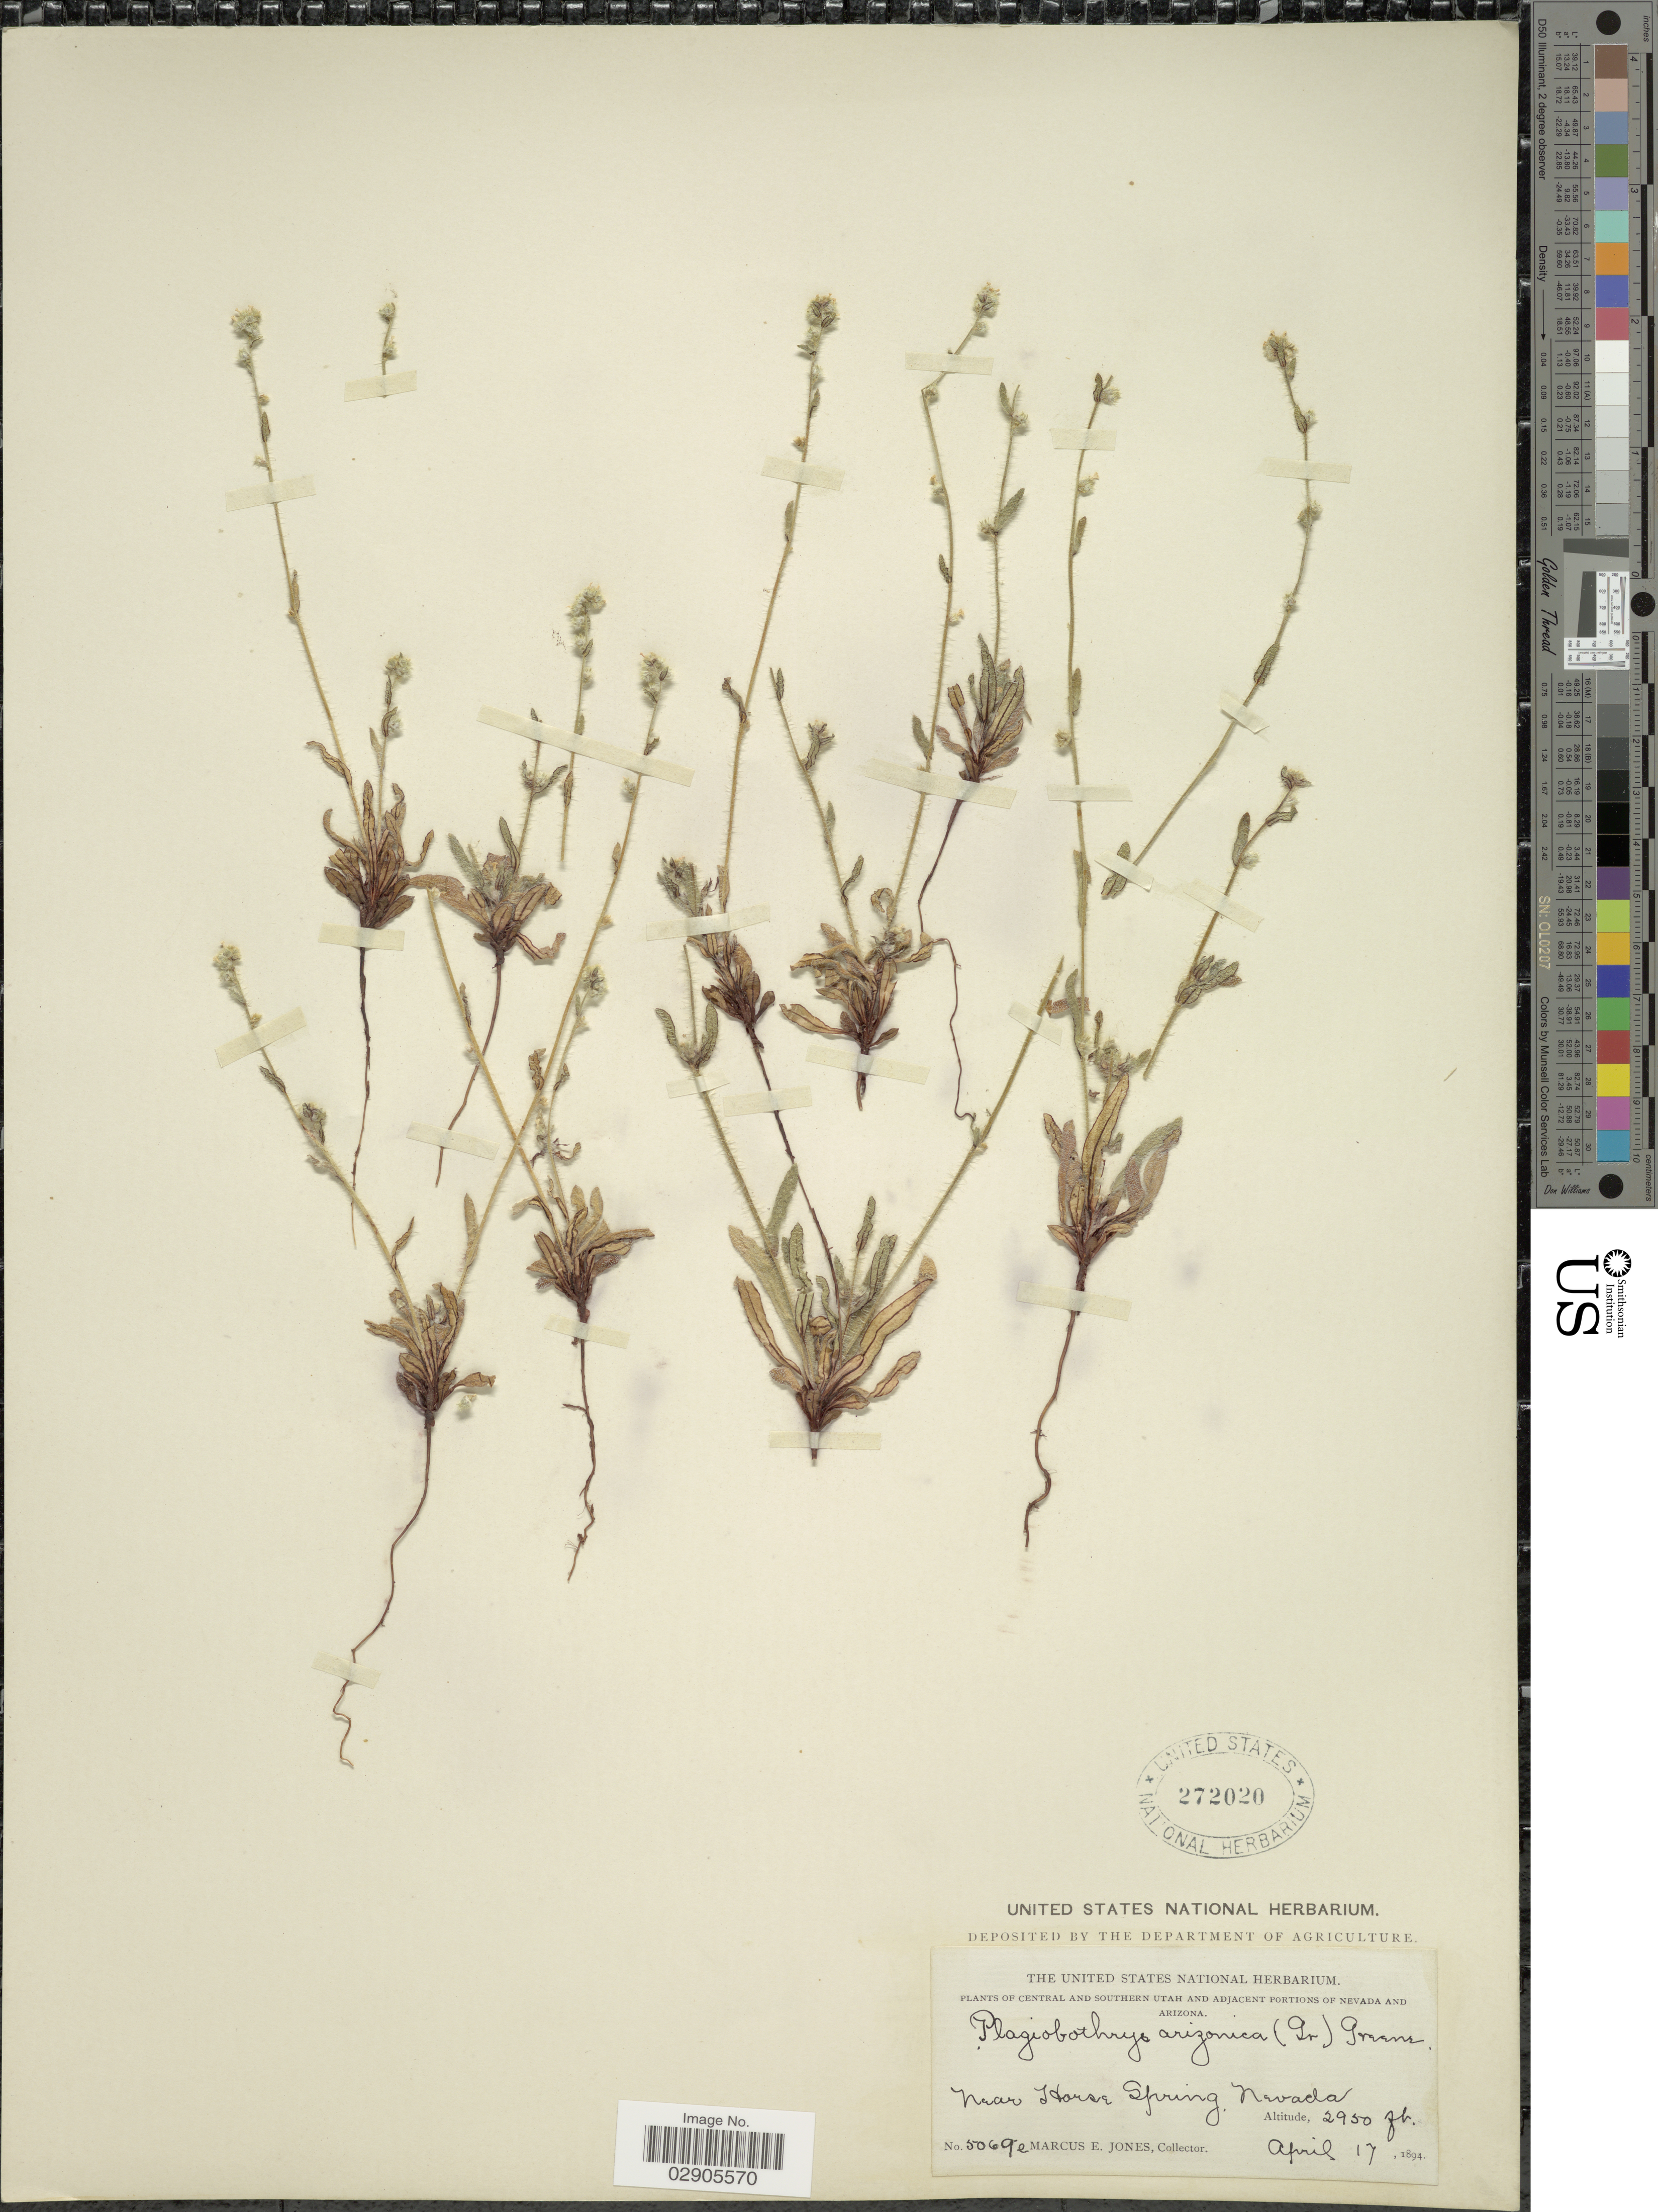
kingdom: Plantae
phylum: Tracheophyta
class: Magnoliopsida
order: Boraginales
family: Boraginaceae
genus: Plagiobothrys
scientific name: Plagiobothrys arizonicus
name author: (A. Gray) Greene ex A. Gray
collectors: M. E. Jones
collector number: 50692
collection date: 1894-04-17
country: United States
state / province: Nevada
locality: Adjacent Portions of Nevada and Arizona. Near Horse Spring.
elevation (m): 899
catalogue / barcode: US 272020